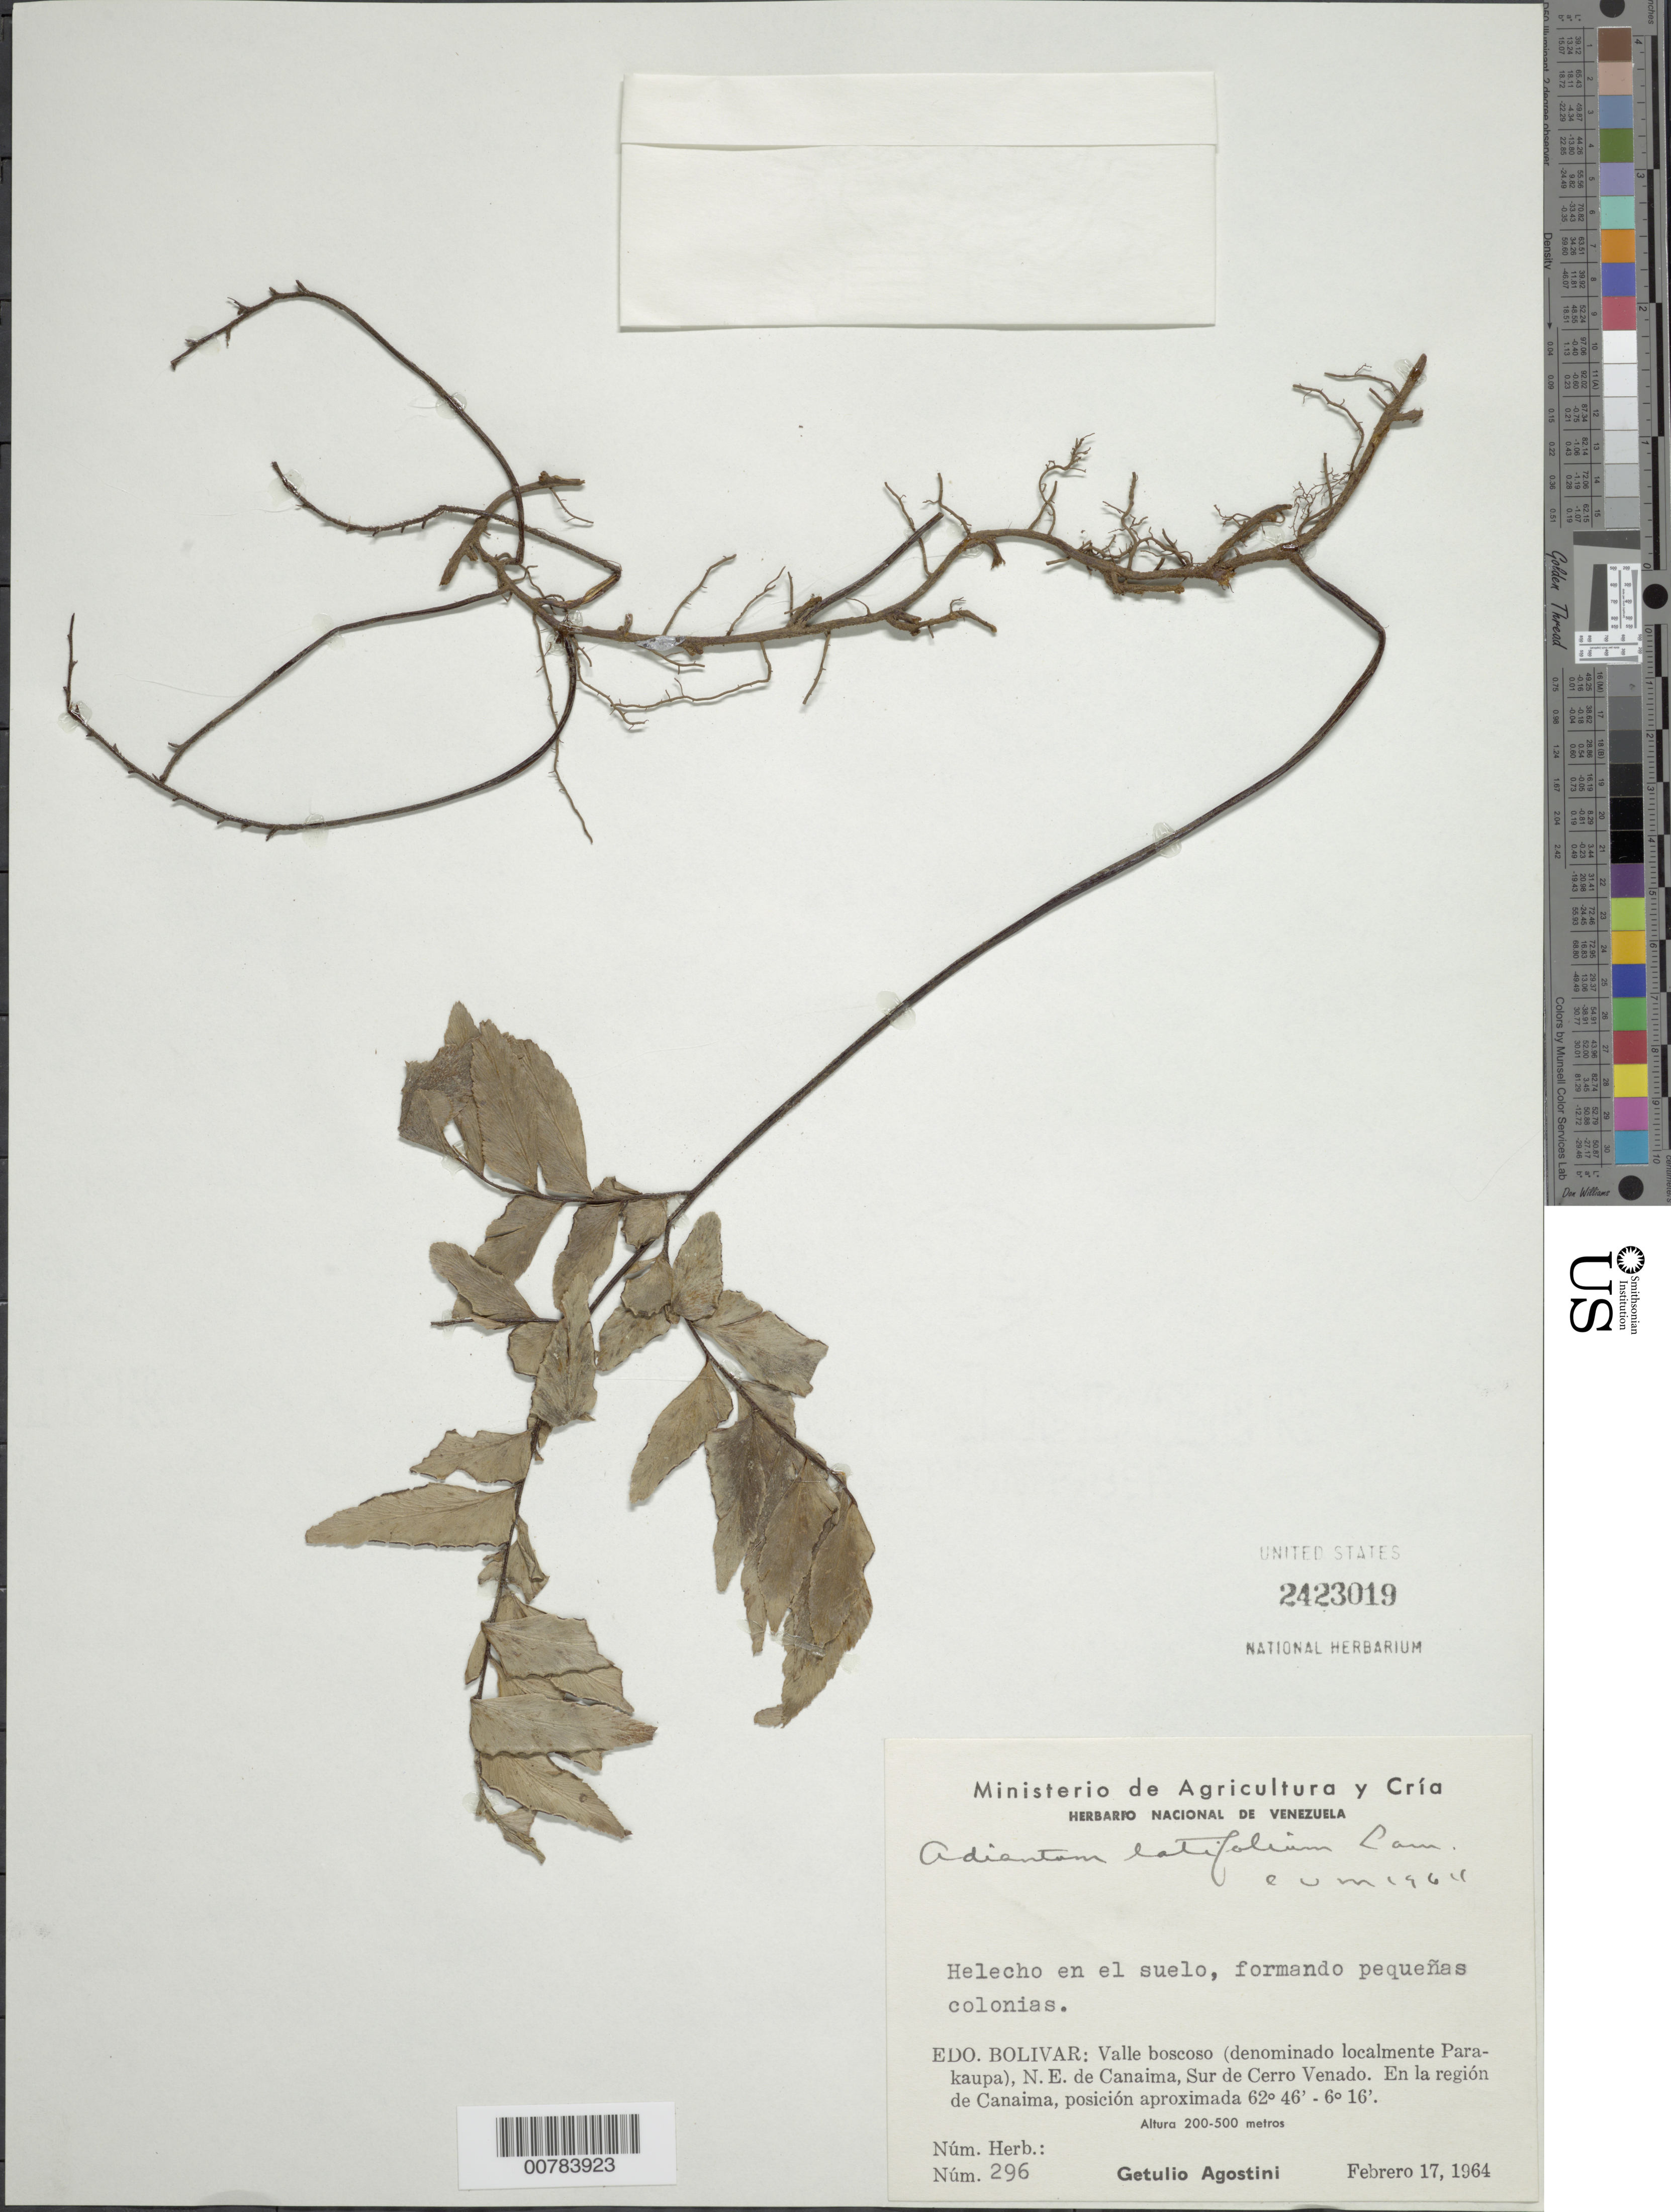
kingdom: Plantae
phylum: Tracheophyta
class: Polypodiopsida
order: Polypodiales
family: Pteridaceae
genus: Adiantum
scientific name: Adiantum latifolium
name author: Lam.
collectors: G. Agostini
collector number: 296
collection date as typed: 16-Feb-64 to 17-Feb-64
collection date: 1964-02-16/1964-02-17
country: Venezuela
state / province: Bolívar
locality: Parakaupa, NE de Canaima, S de Cerro Venado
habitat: Valle boscoso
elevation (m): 200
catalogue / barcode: US 2423019